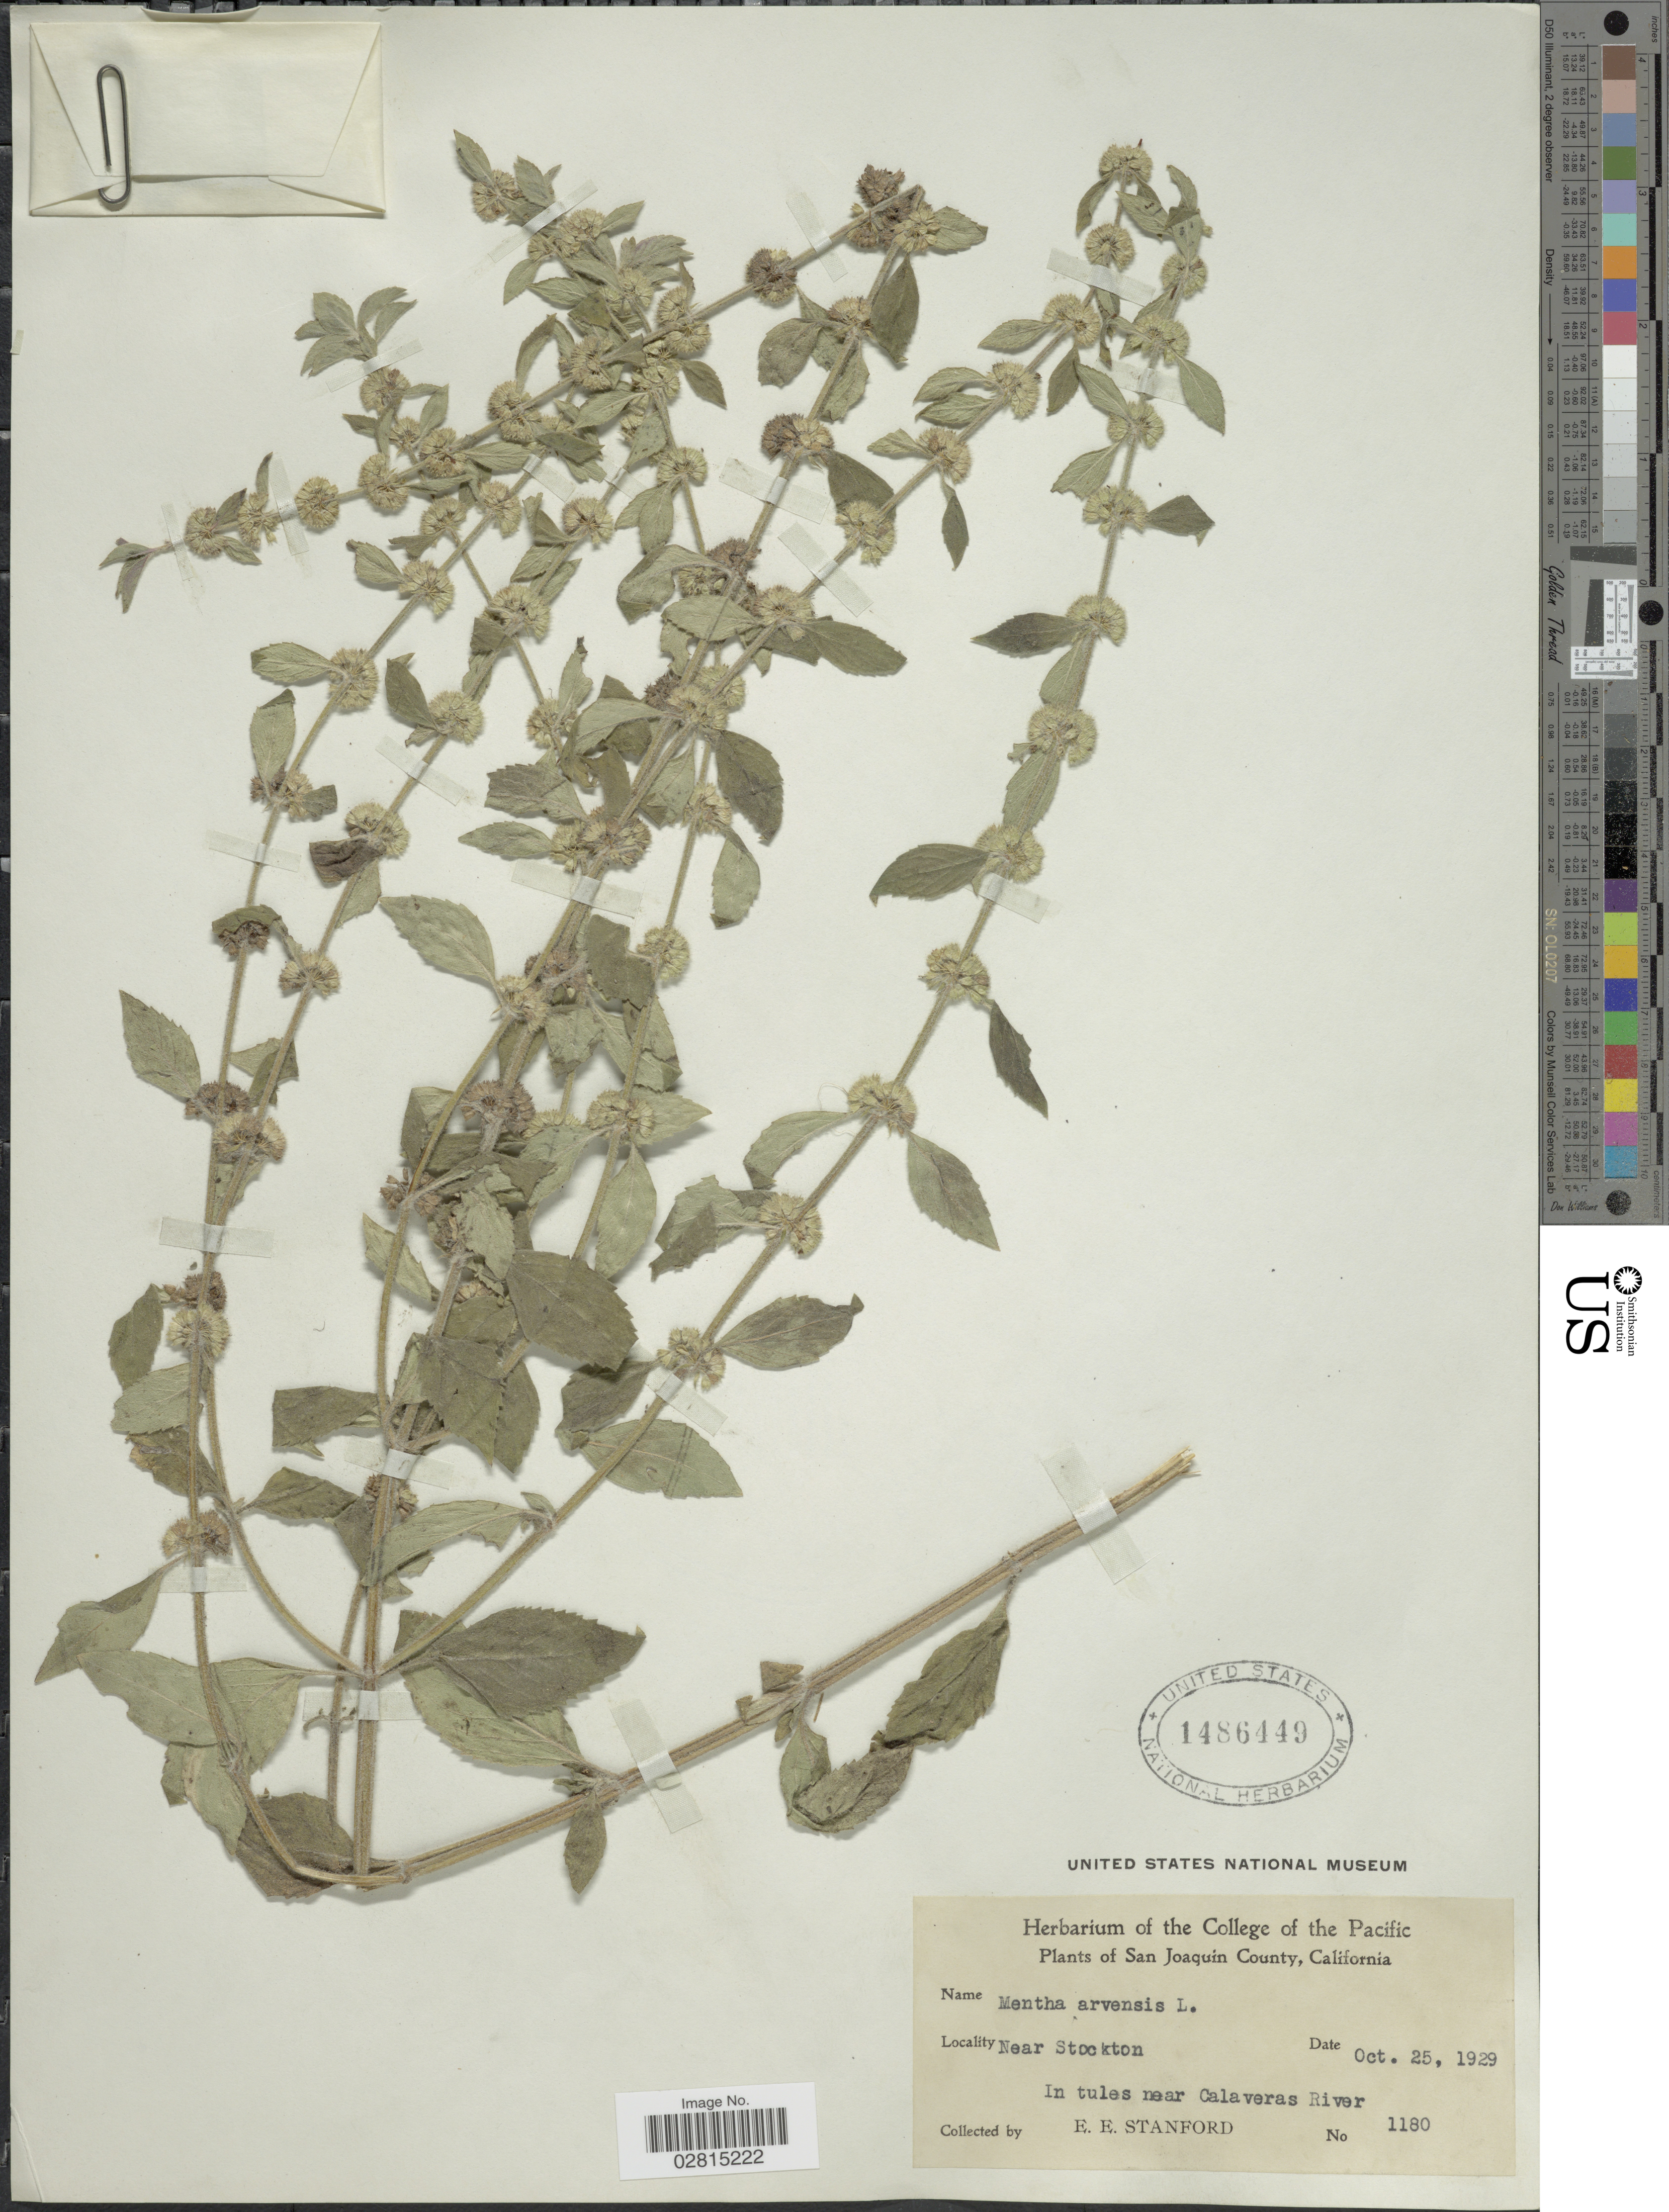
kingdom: Plantae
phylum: Tracheophyta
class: Magnoliopsida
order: Lamiales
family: Lamiaceae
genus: Mentha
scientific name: Mentha arvensis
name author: L.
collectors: E. Stanford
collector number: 1180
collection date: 1929-10-25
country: United States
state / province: California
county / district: San Joaquin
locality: San Joaquin County, near Stockton, in tules near Calaveras River.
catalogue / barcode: US 1486449